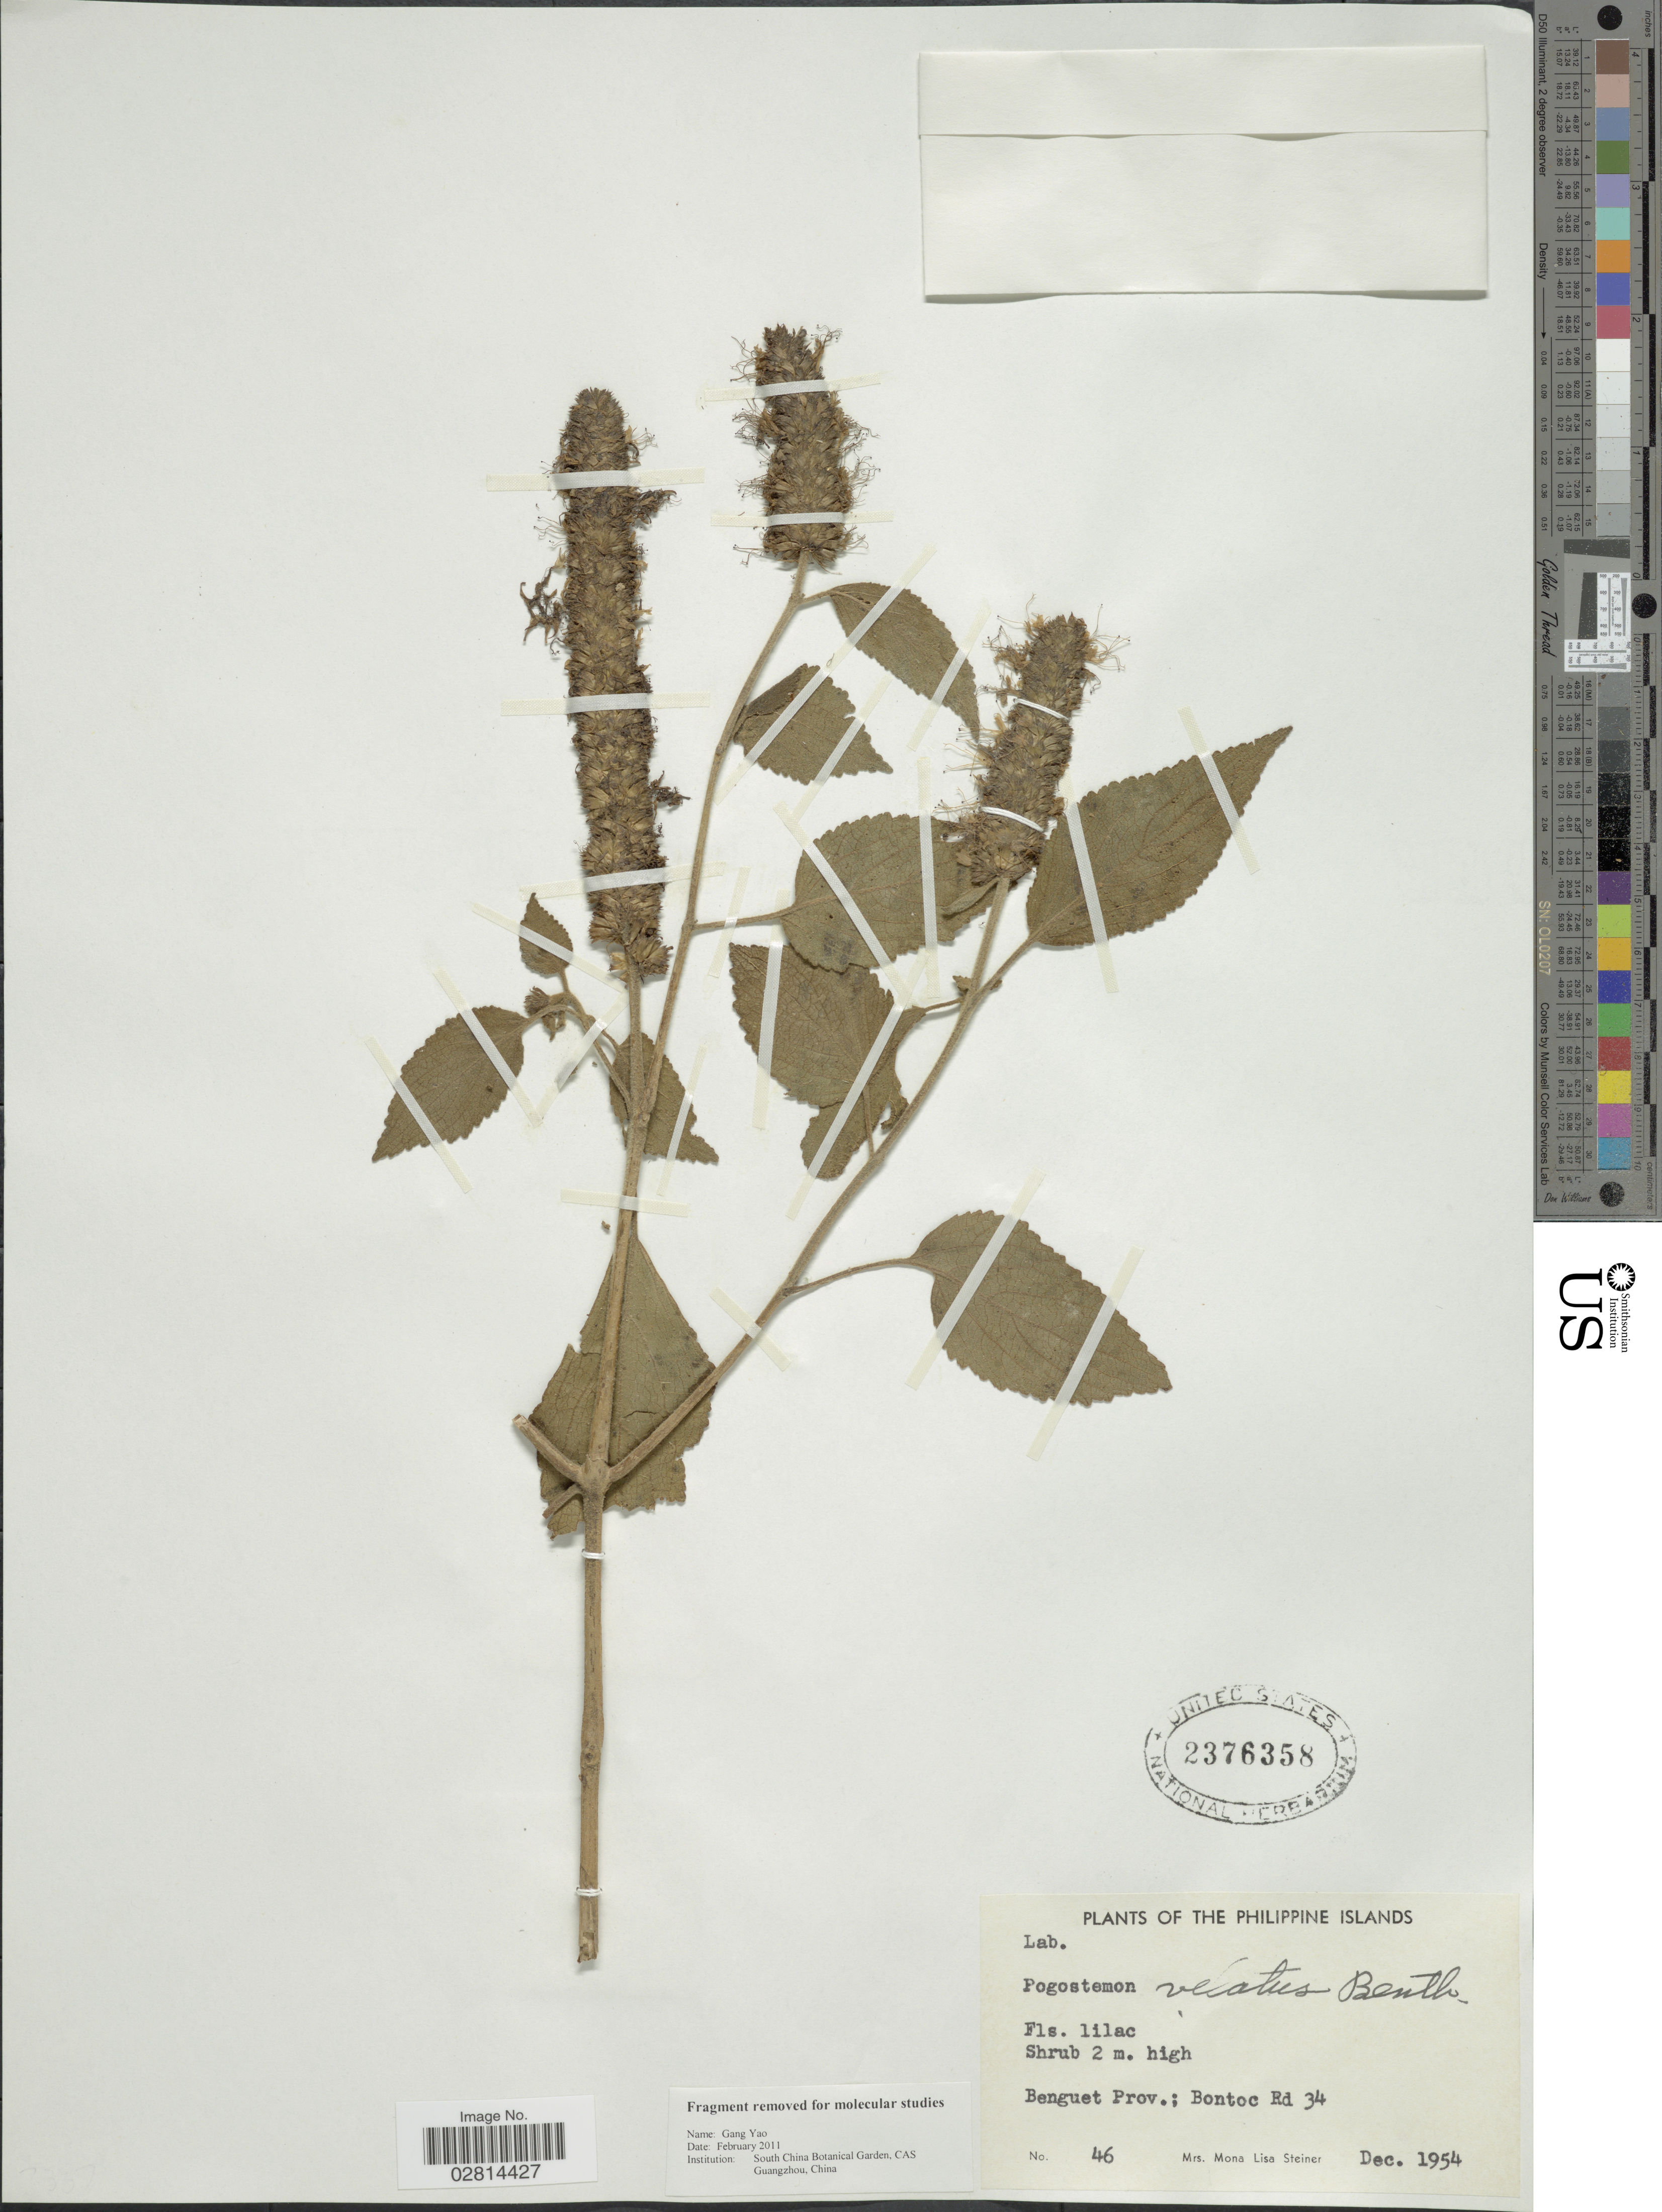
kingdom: Plantae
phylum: Tracheophyta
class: Magnoliopsida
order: Lamiales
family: Lamiaceae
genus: Pogostemon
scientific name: Pogostemon velatus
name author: Benth.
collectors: M. Steiner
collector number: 46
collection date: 1954-12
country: Philippines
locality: Benguet Prov.; Bontoc Rd 34.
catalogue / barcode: US 2376358